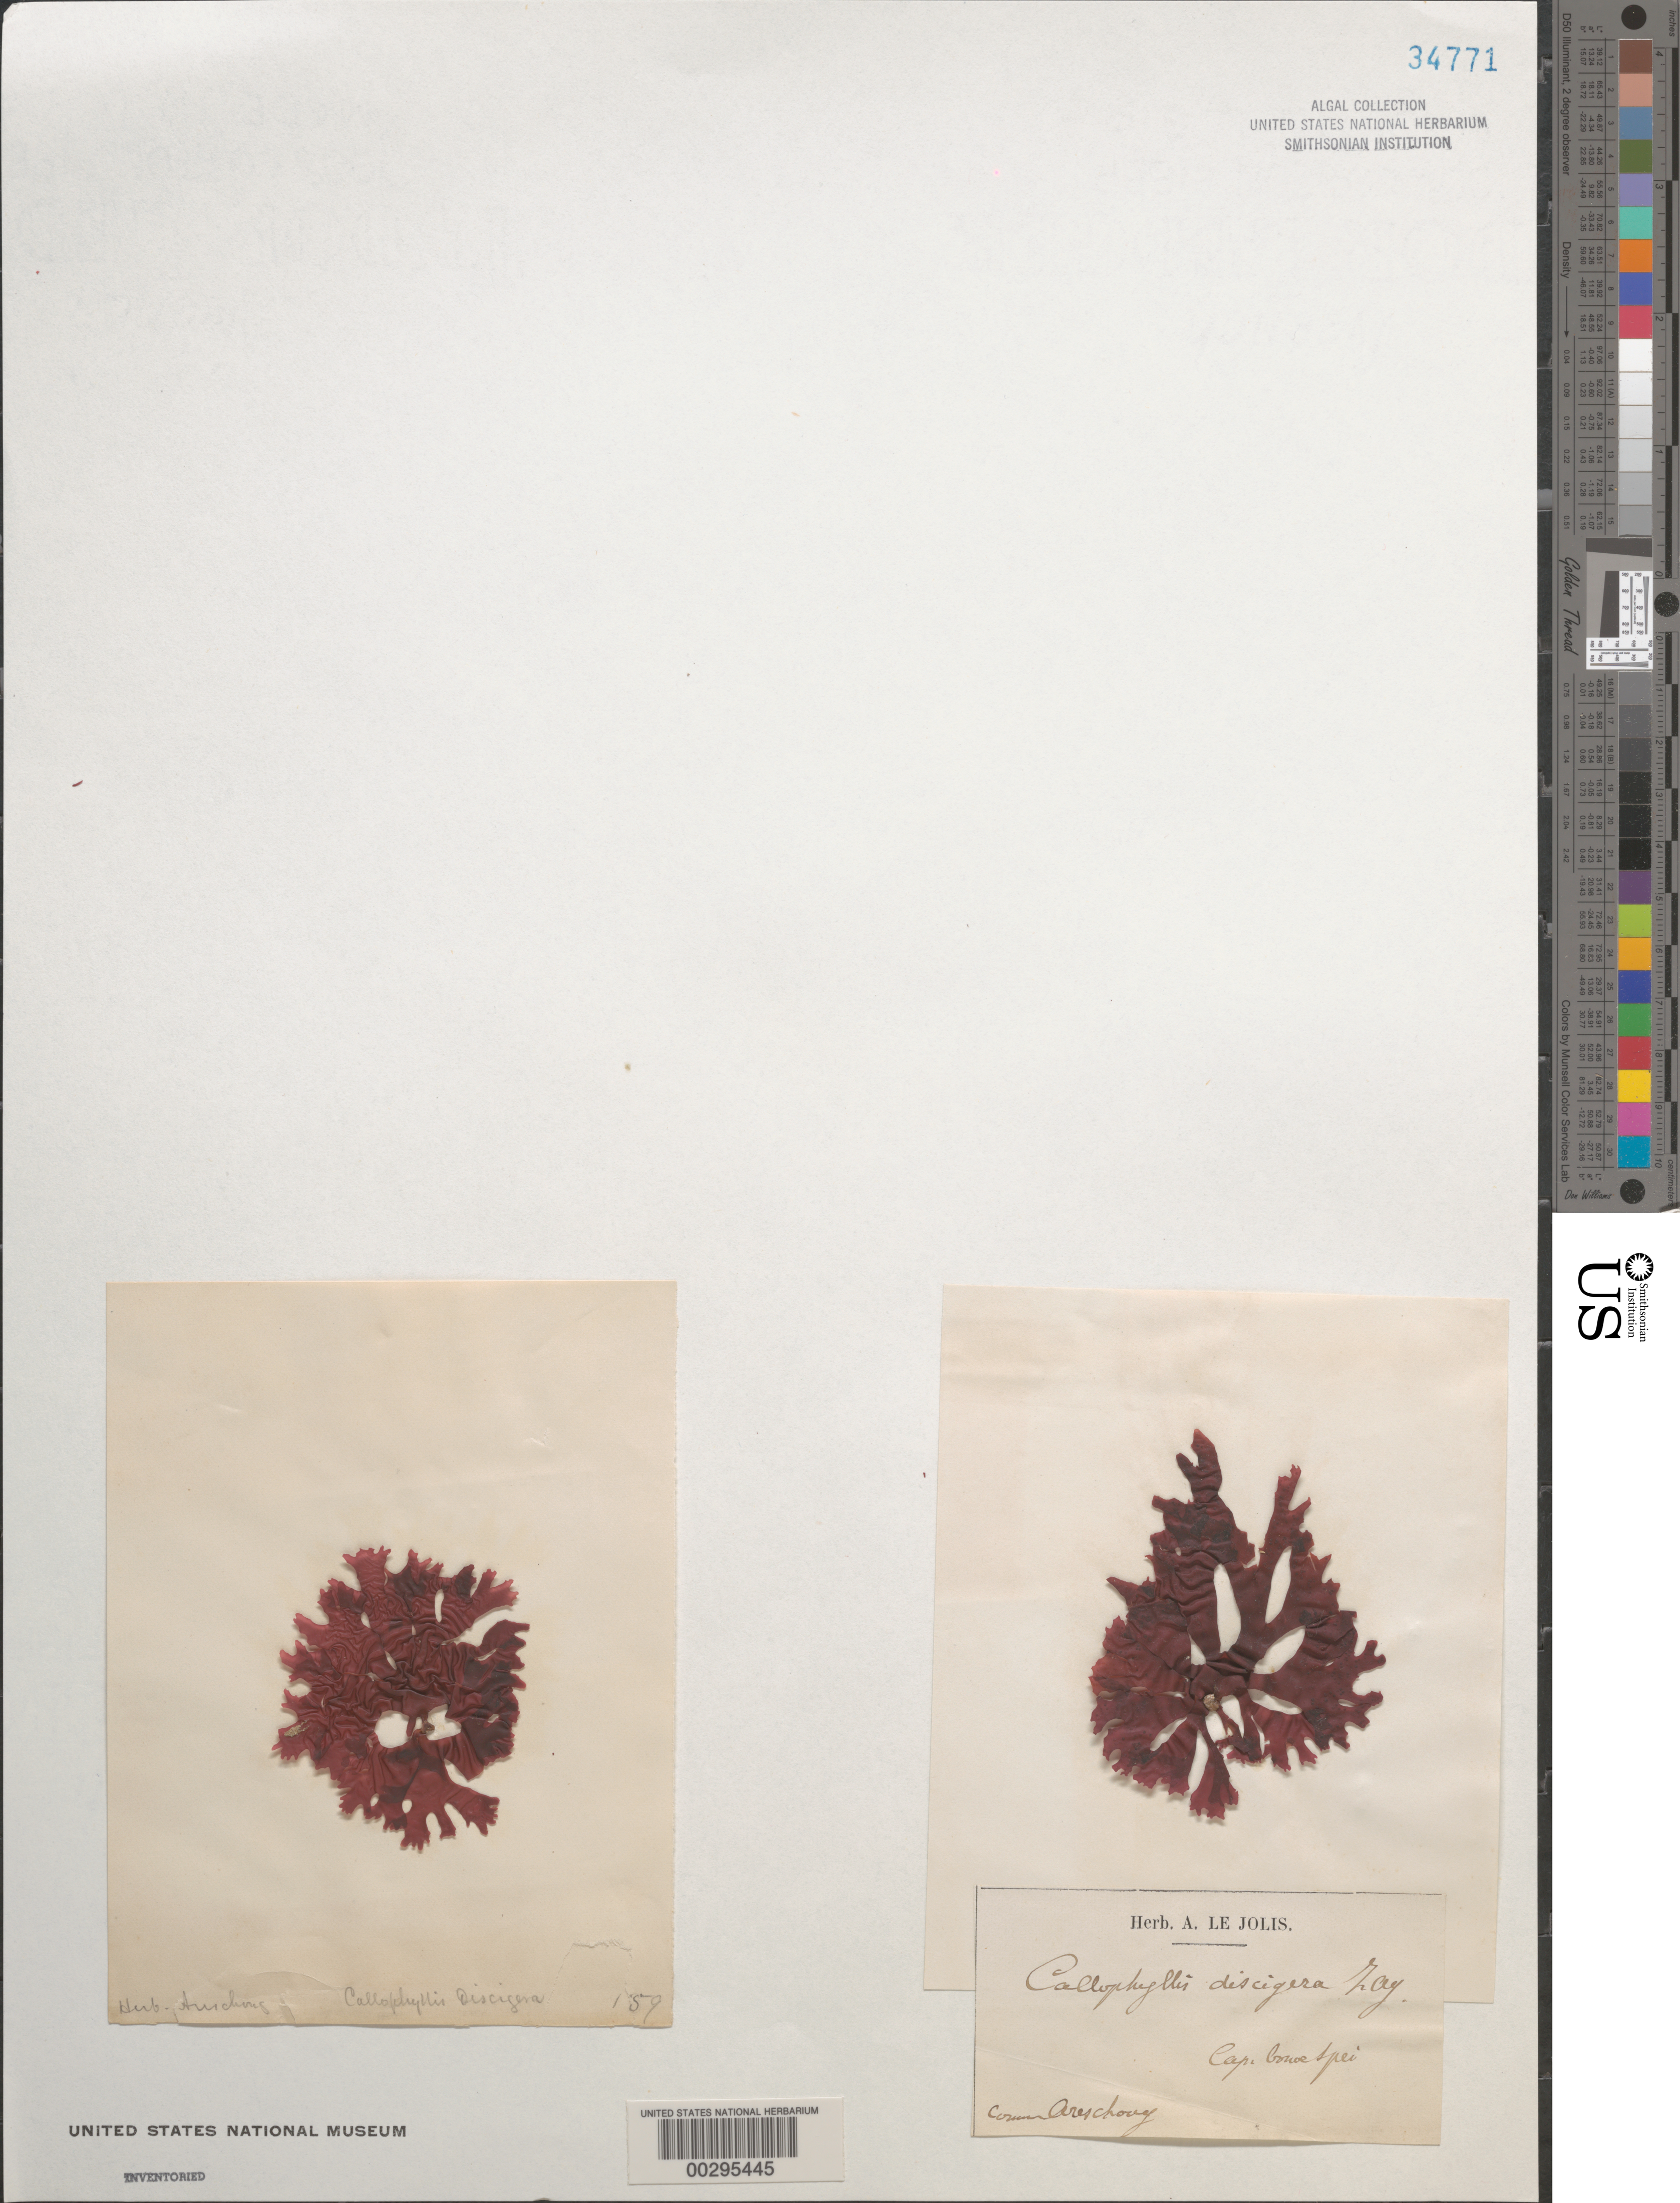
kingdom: Plantae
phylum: Rhodophyta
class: Florideophyceae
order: Gigartinales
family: Kallymeniaceae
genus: Callophyllis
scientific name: Callophyllis discigera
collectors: J. Areschoug (herbarium)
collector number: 159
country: South Africa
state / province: Western Cape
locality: Cape of Good Hope (Cap. Bonae Spei)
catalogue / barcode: US 34771